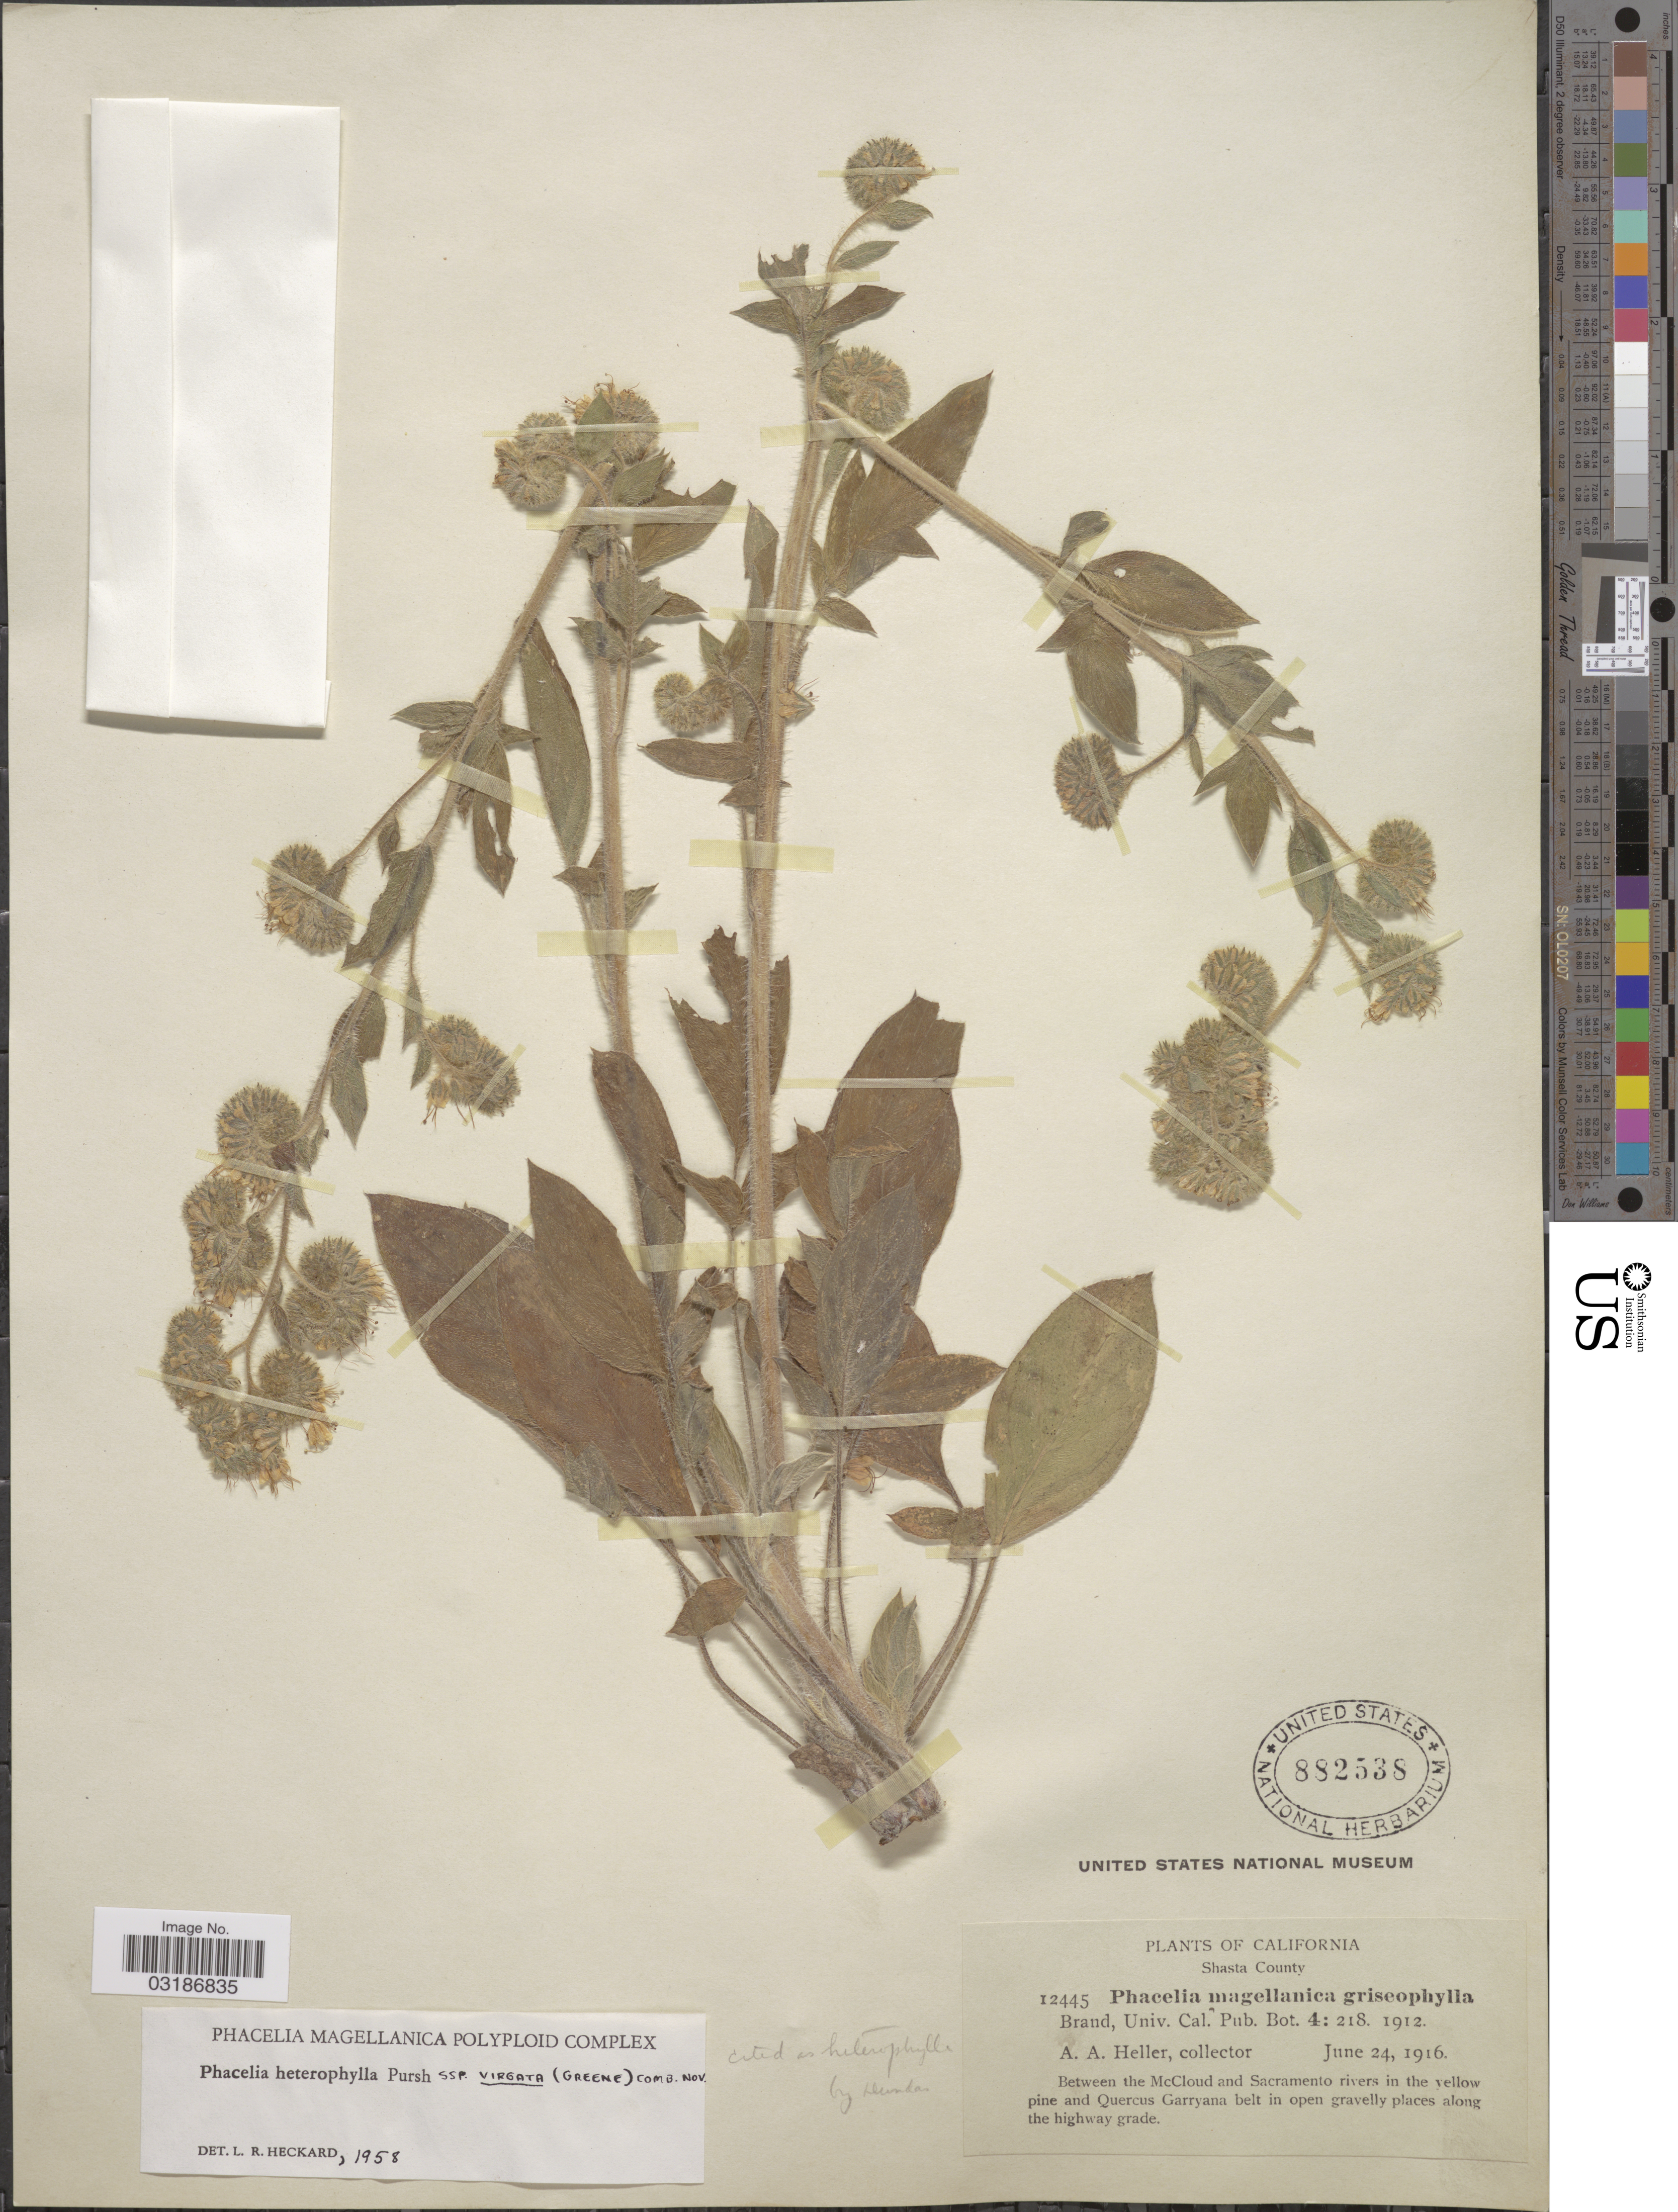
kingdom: Plantae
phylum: Tracheophyta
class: Magnoliopsida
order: Boraginales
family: Hydrophyllaceae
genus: Phacelia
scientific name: Phacelia heterophylla subsp. virgata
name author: (Greene) Heckard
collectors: A. A. Heller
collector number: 12445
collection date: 1916-06-24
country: United States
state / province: California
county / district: Shasta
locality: Shasta County. Between the McCloud and Sacramento rivers in the yellow pine.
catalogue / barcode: US 882538